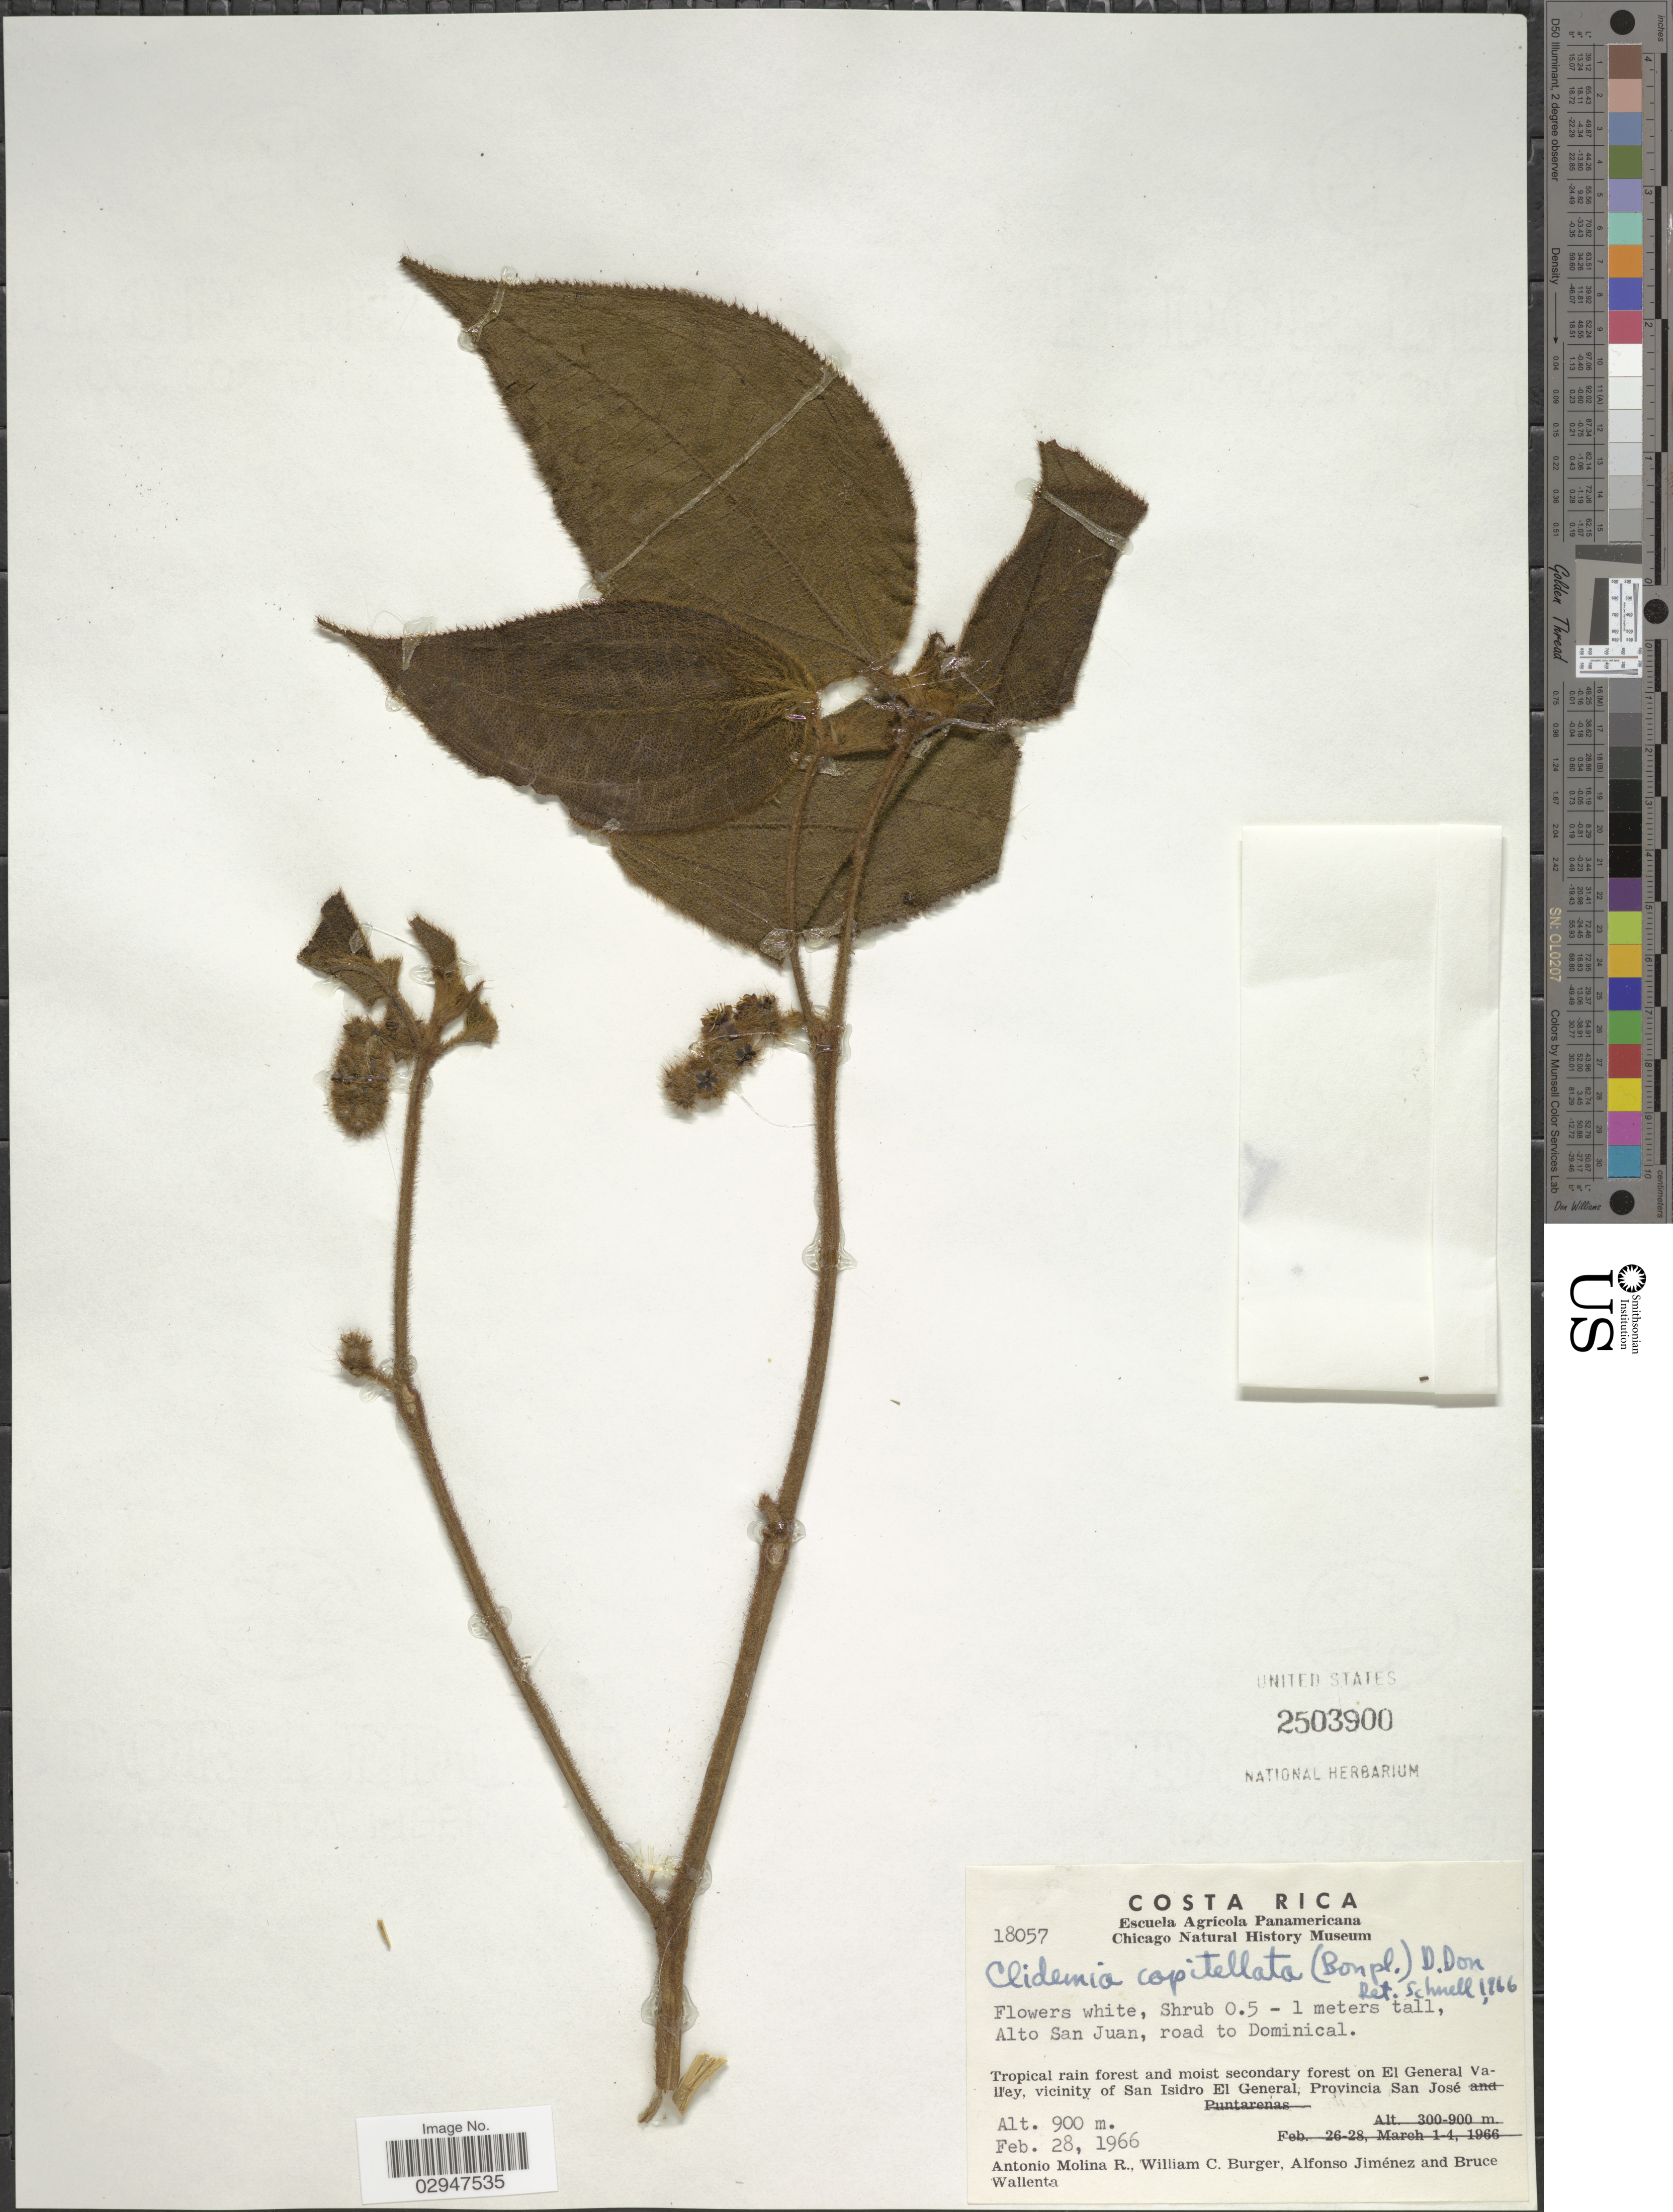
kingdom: Plantae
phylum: Tracheophyta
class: Magnoliopsida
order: Myrtales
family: Melastomataceae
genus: Clidemia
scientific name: Clidemia capitellata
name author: (Bonpl.) D. Don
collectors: A. Molina R., W. Burger, A. Jiménez & B. Wallenta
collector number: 18057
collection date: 1966-02-28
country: Costa Rica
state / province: San José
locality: On El General Valley, vicinity of San Isidro El General, Provincia San José.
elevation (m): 900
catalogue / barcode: US 2503900